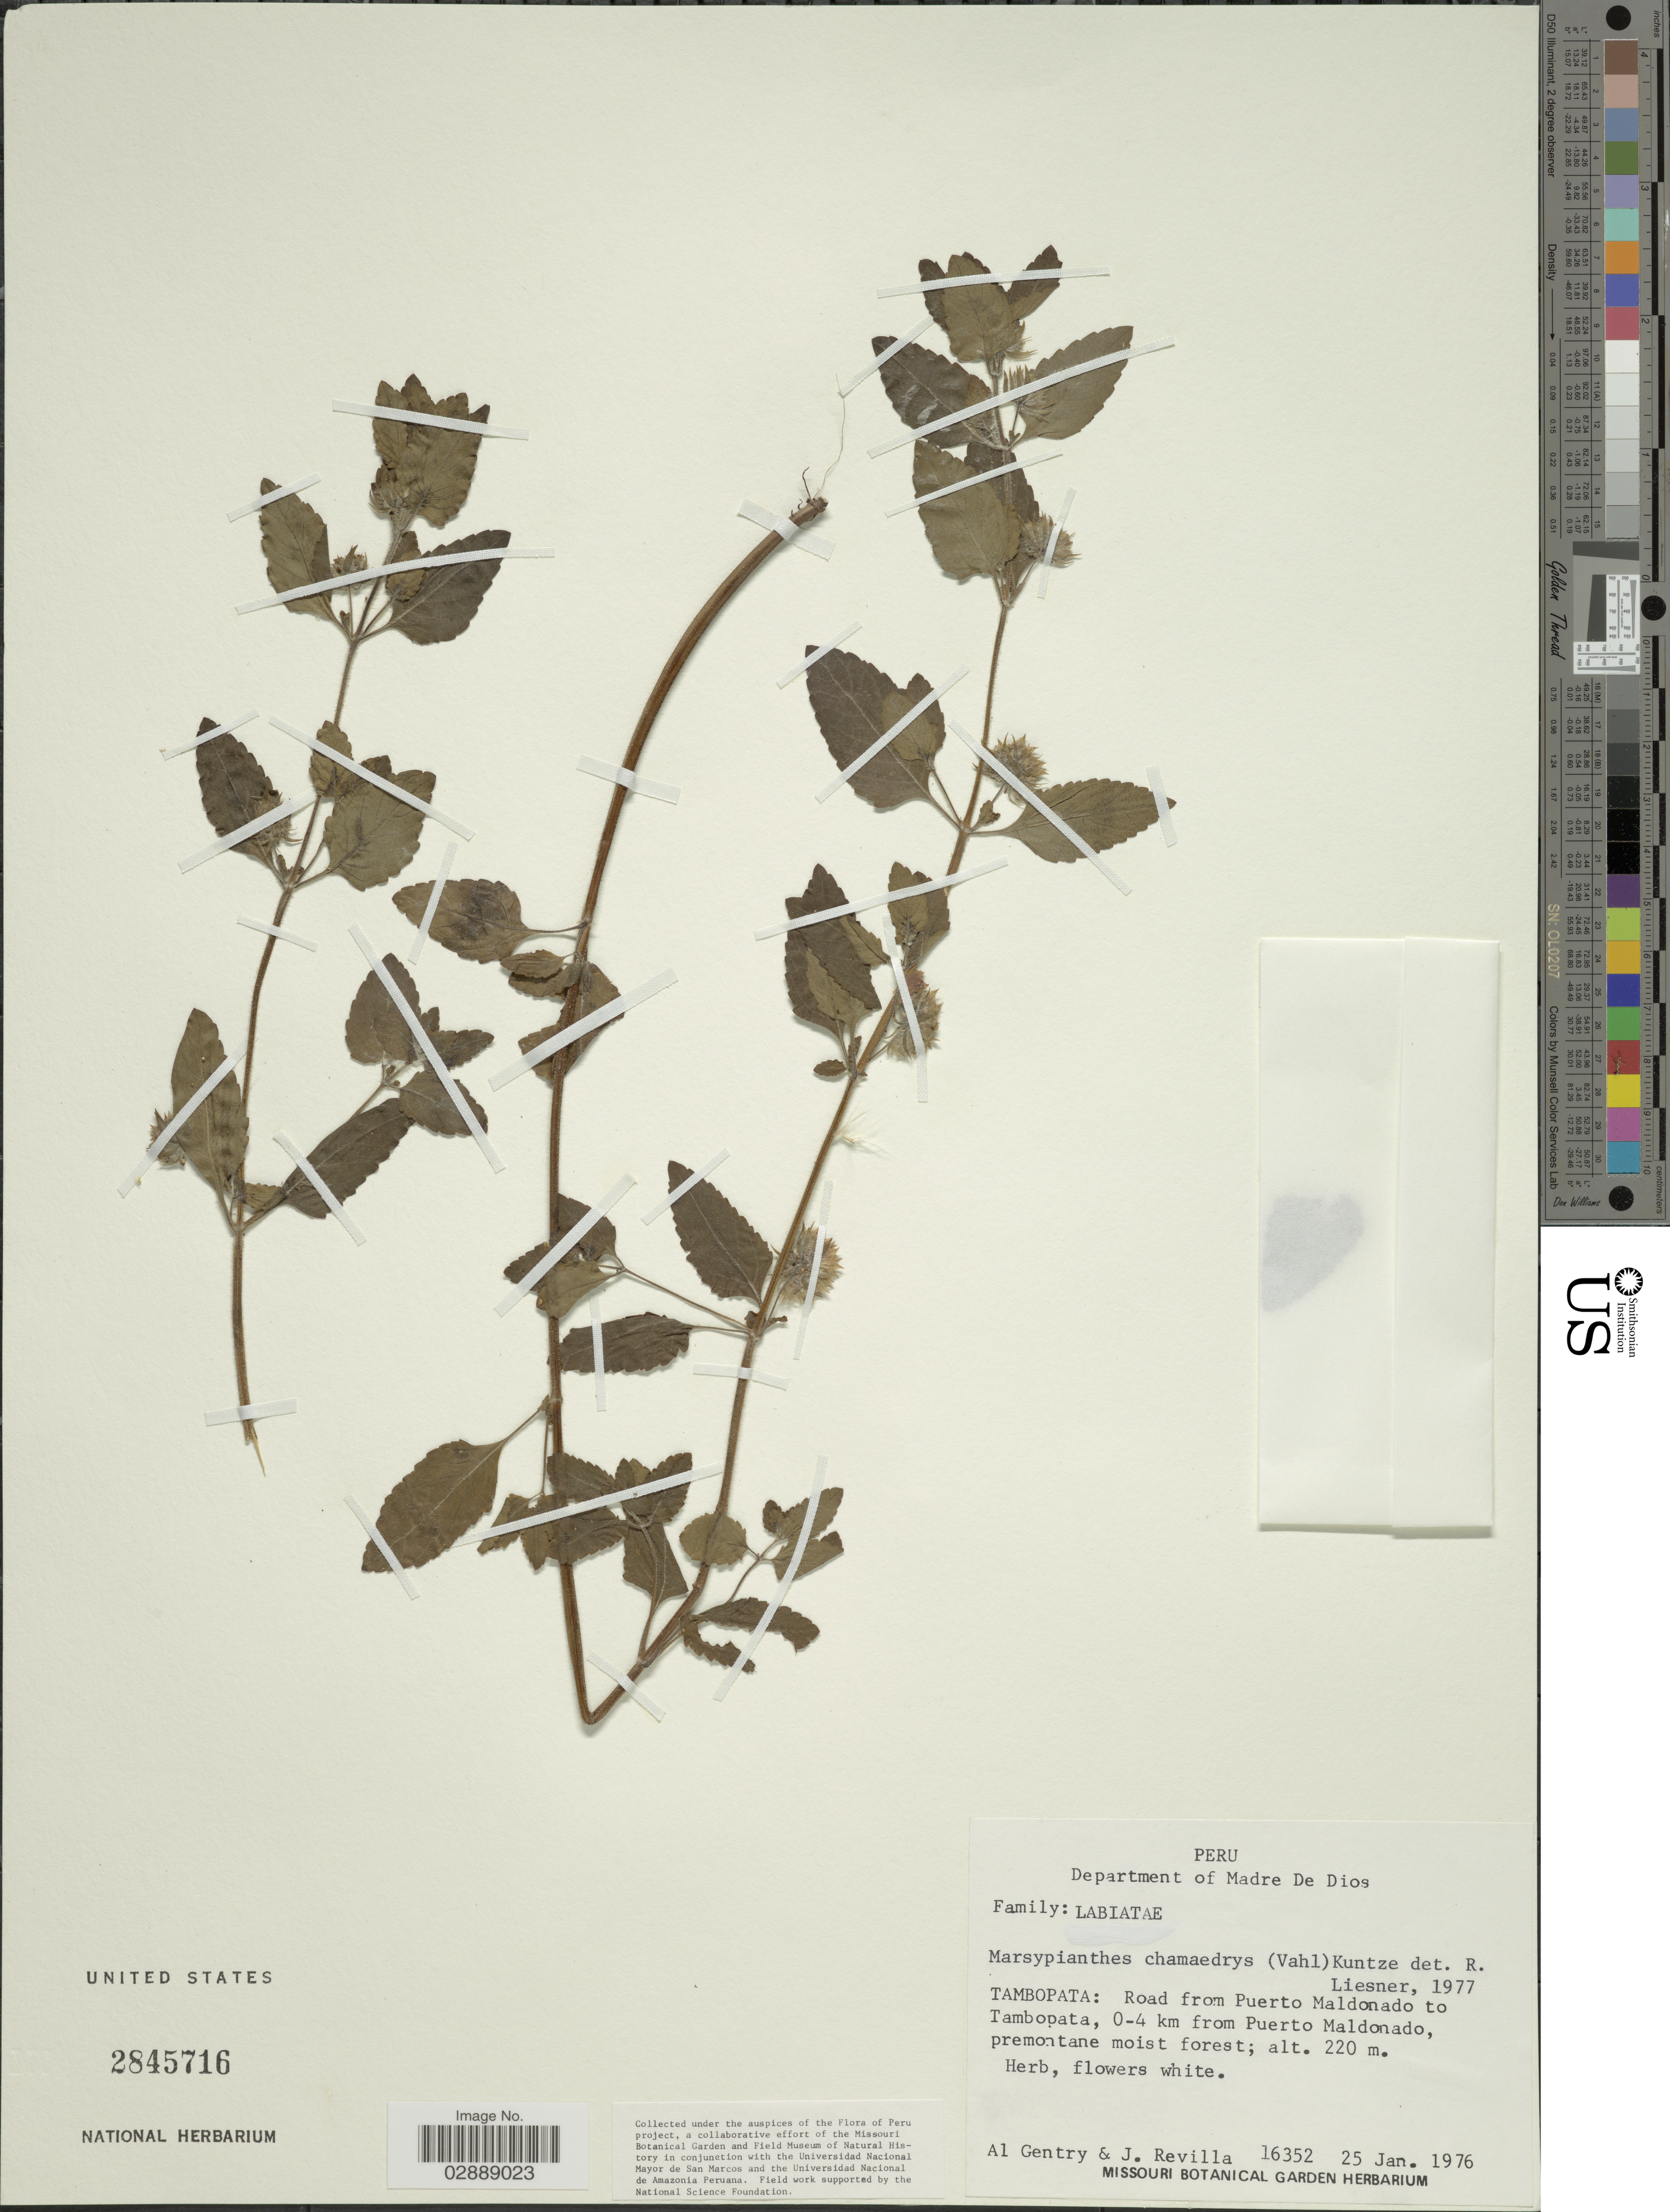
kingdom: Plantae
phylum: Tracheophyta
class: Magnoliopsida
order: Lamiales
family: Lamiaceae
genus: Marsypianthes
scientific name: Marsypianthes chamaedrys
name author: (Vahl) Kuntze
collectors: A. H. Gentry & J. Revilla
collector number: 16352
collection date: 1976-01-25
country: Peru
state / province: Madre de Dios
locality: Department of Madre de Dios. Tambopata: Road from Puerto Maldonado to Tambopata, 0-4 km from Puerto Maldonado.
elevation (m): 220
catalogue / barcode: US 2845716